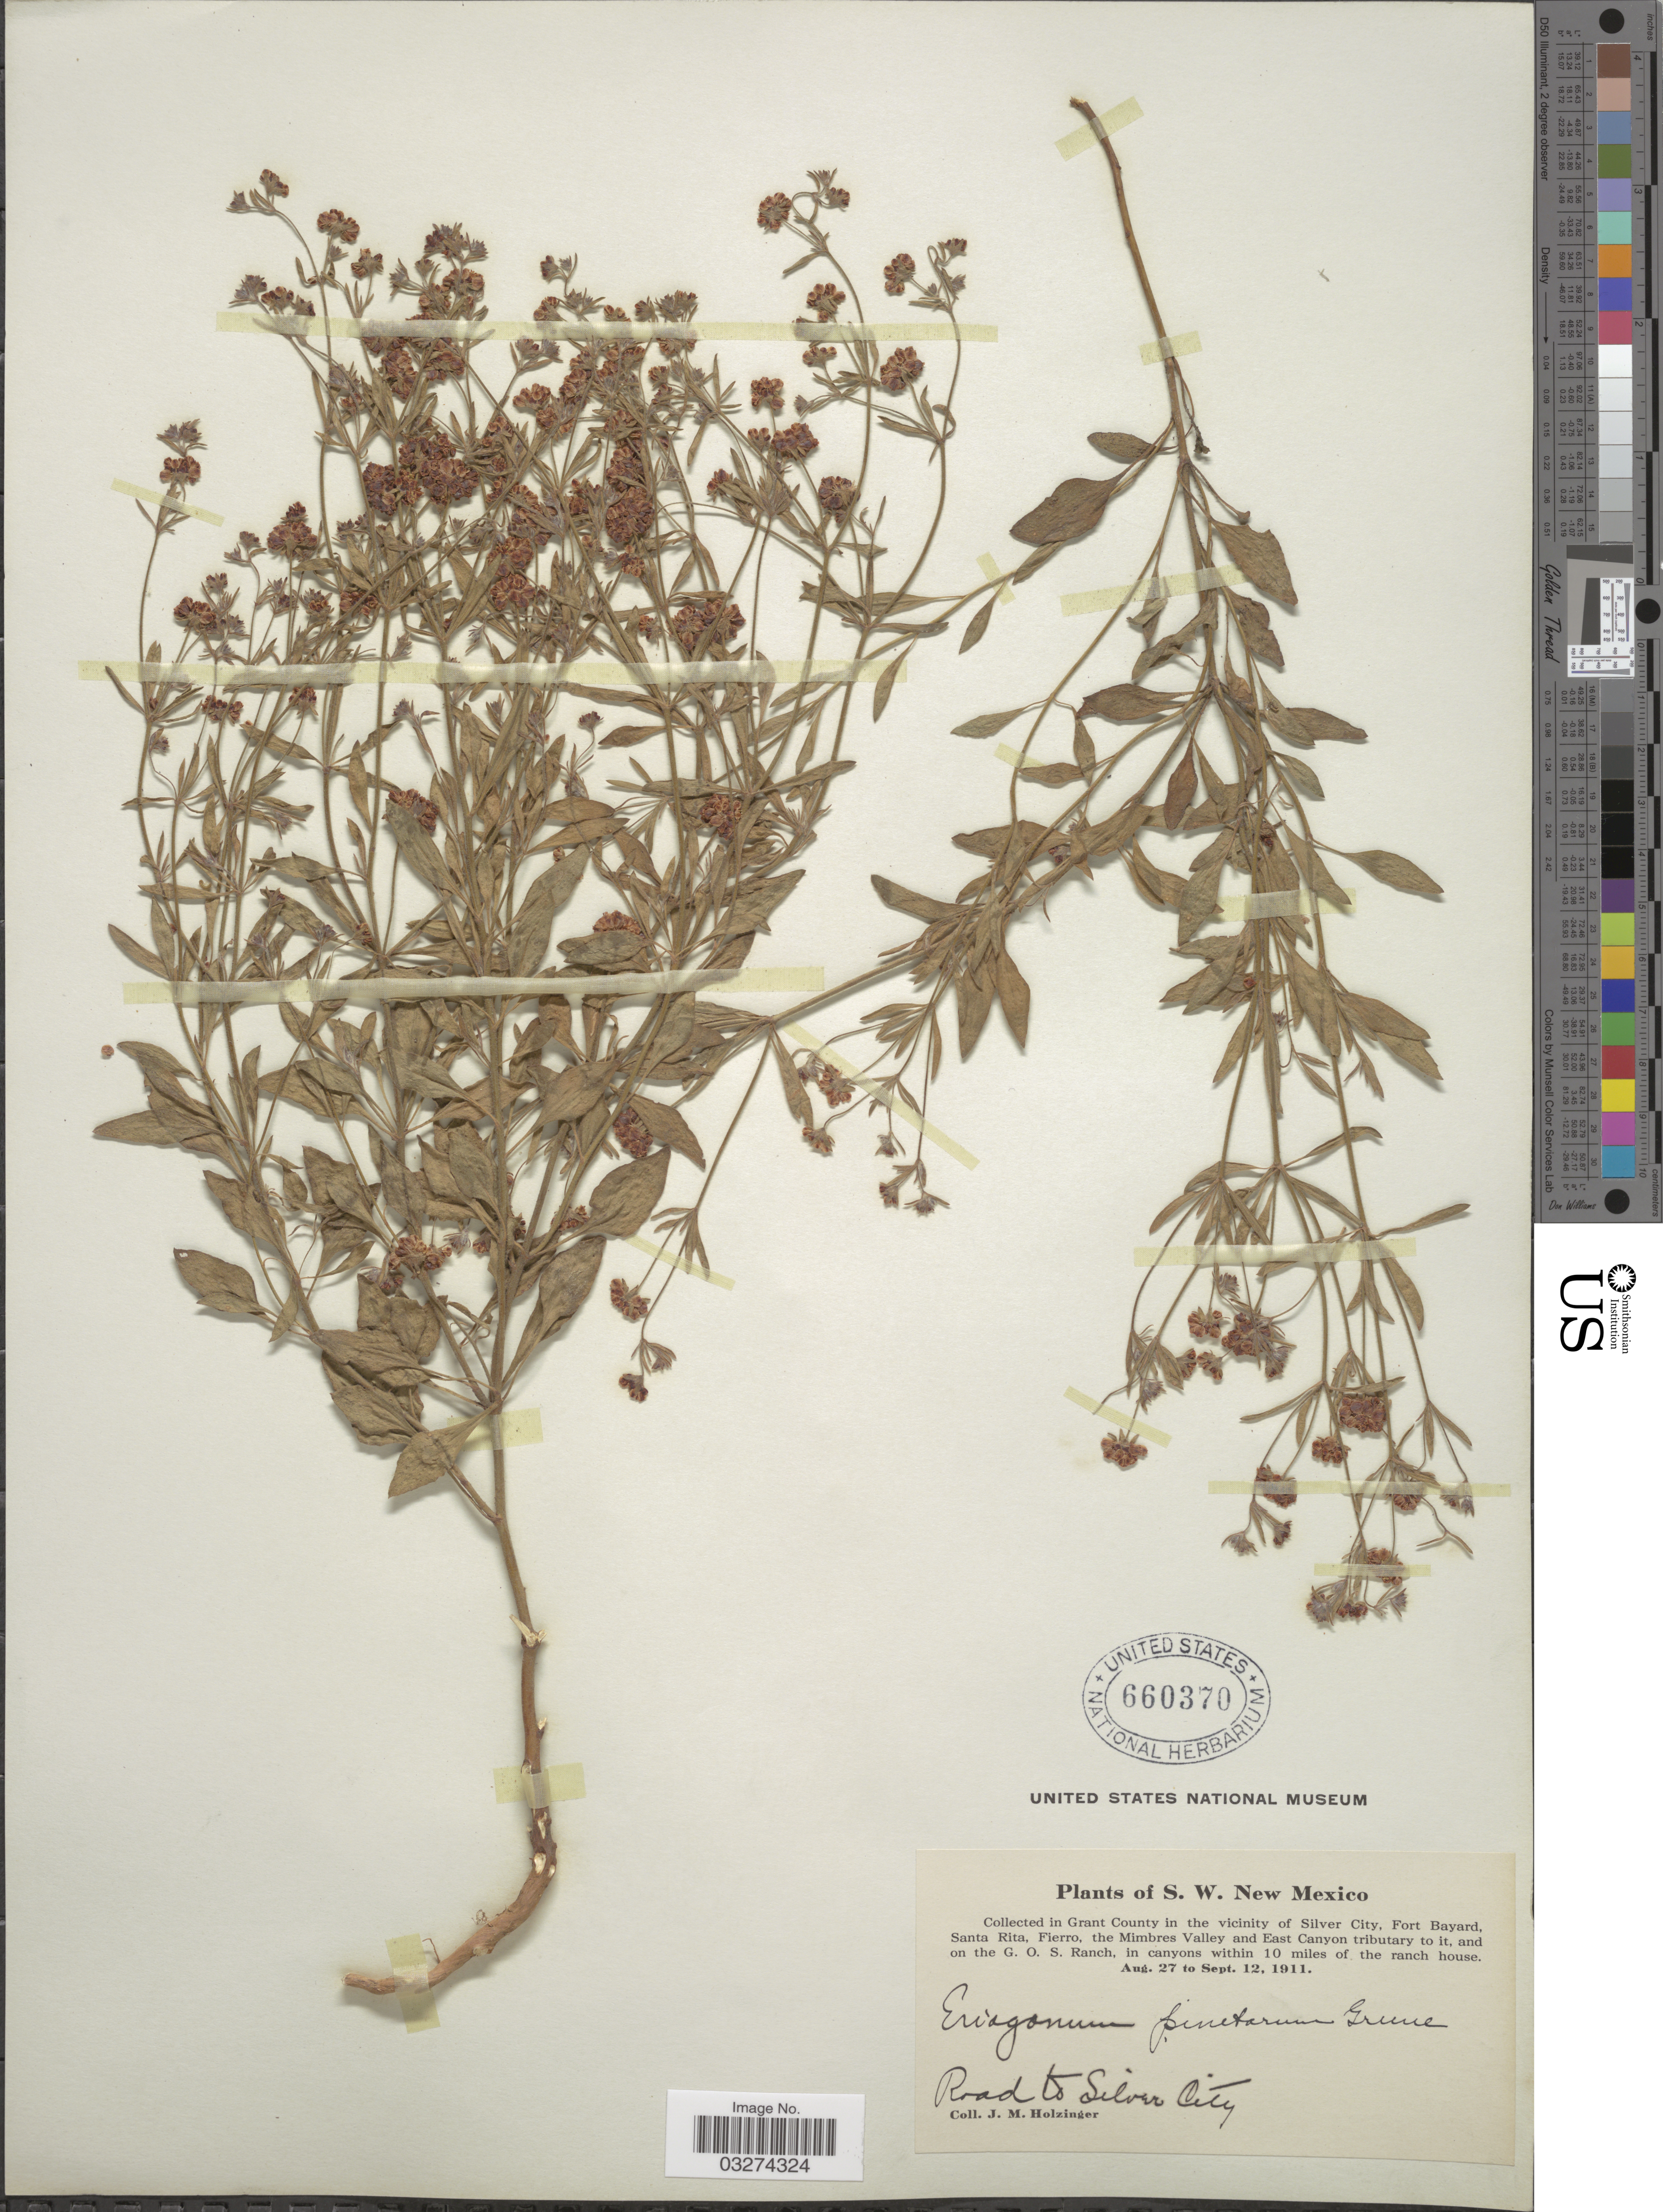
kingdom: Plantae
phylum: Tracheophyta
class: Magnoliopsida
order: Caryophyllales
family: Polygonaceae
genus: Eriogonum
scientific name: Eriogonum abertianum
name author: Torr.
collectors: J. M. Holzinger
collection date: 1911-08-27/1911-09-12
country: United States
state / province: New Mexico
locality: S.W. New Mexico, Grant County in the vicinity of Silver City, Fort Bayard, Santa Rita, Fierro, the Mimbres Valley and East Canyon tributary to it, and on the G.O.S. Ranch, in canyons within 10 miles of the ranch house, Road to Silver City.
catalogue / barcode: US 660370